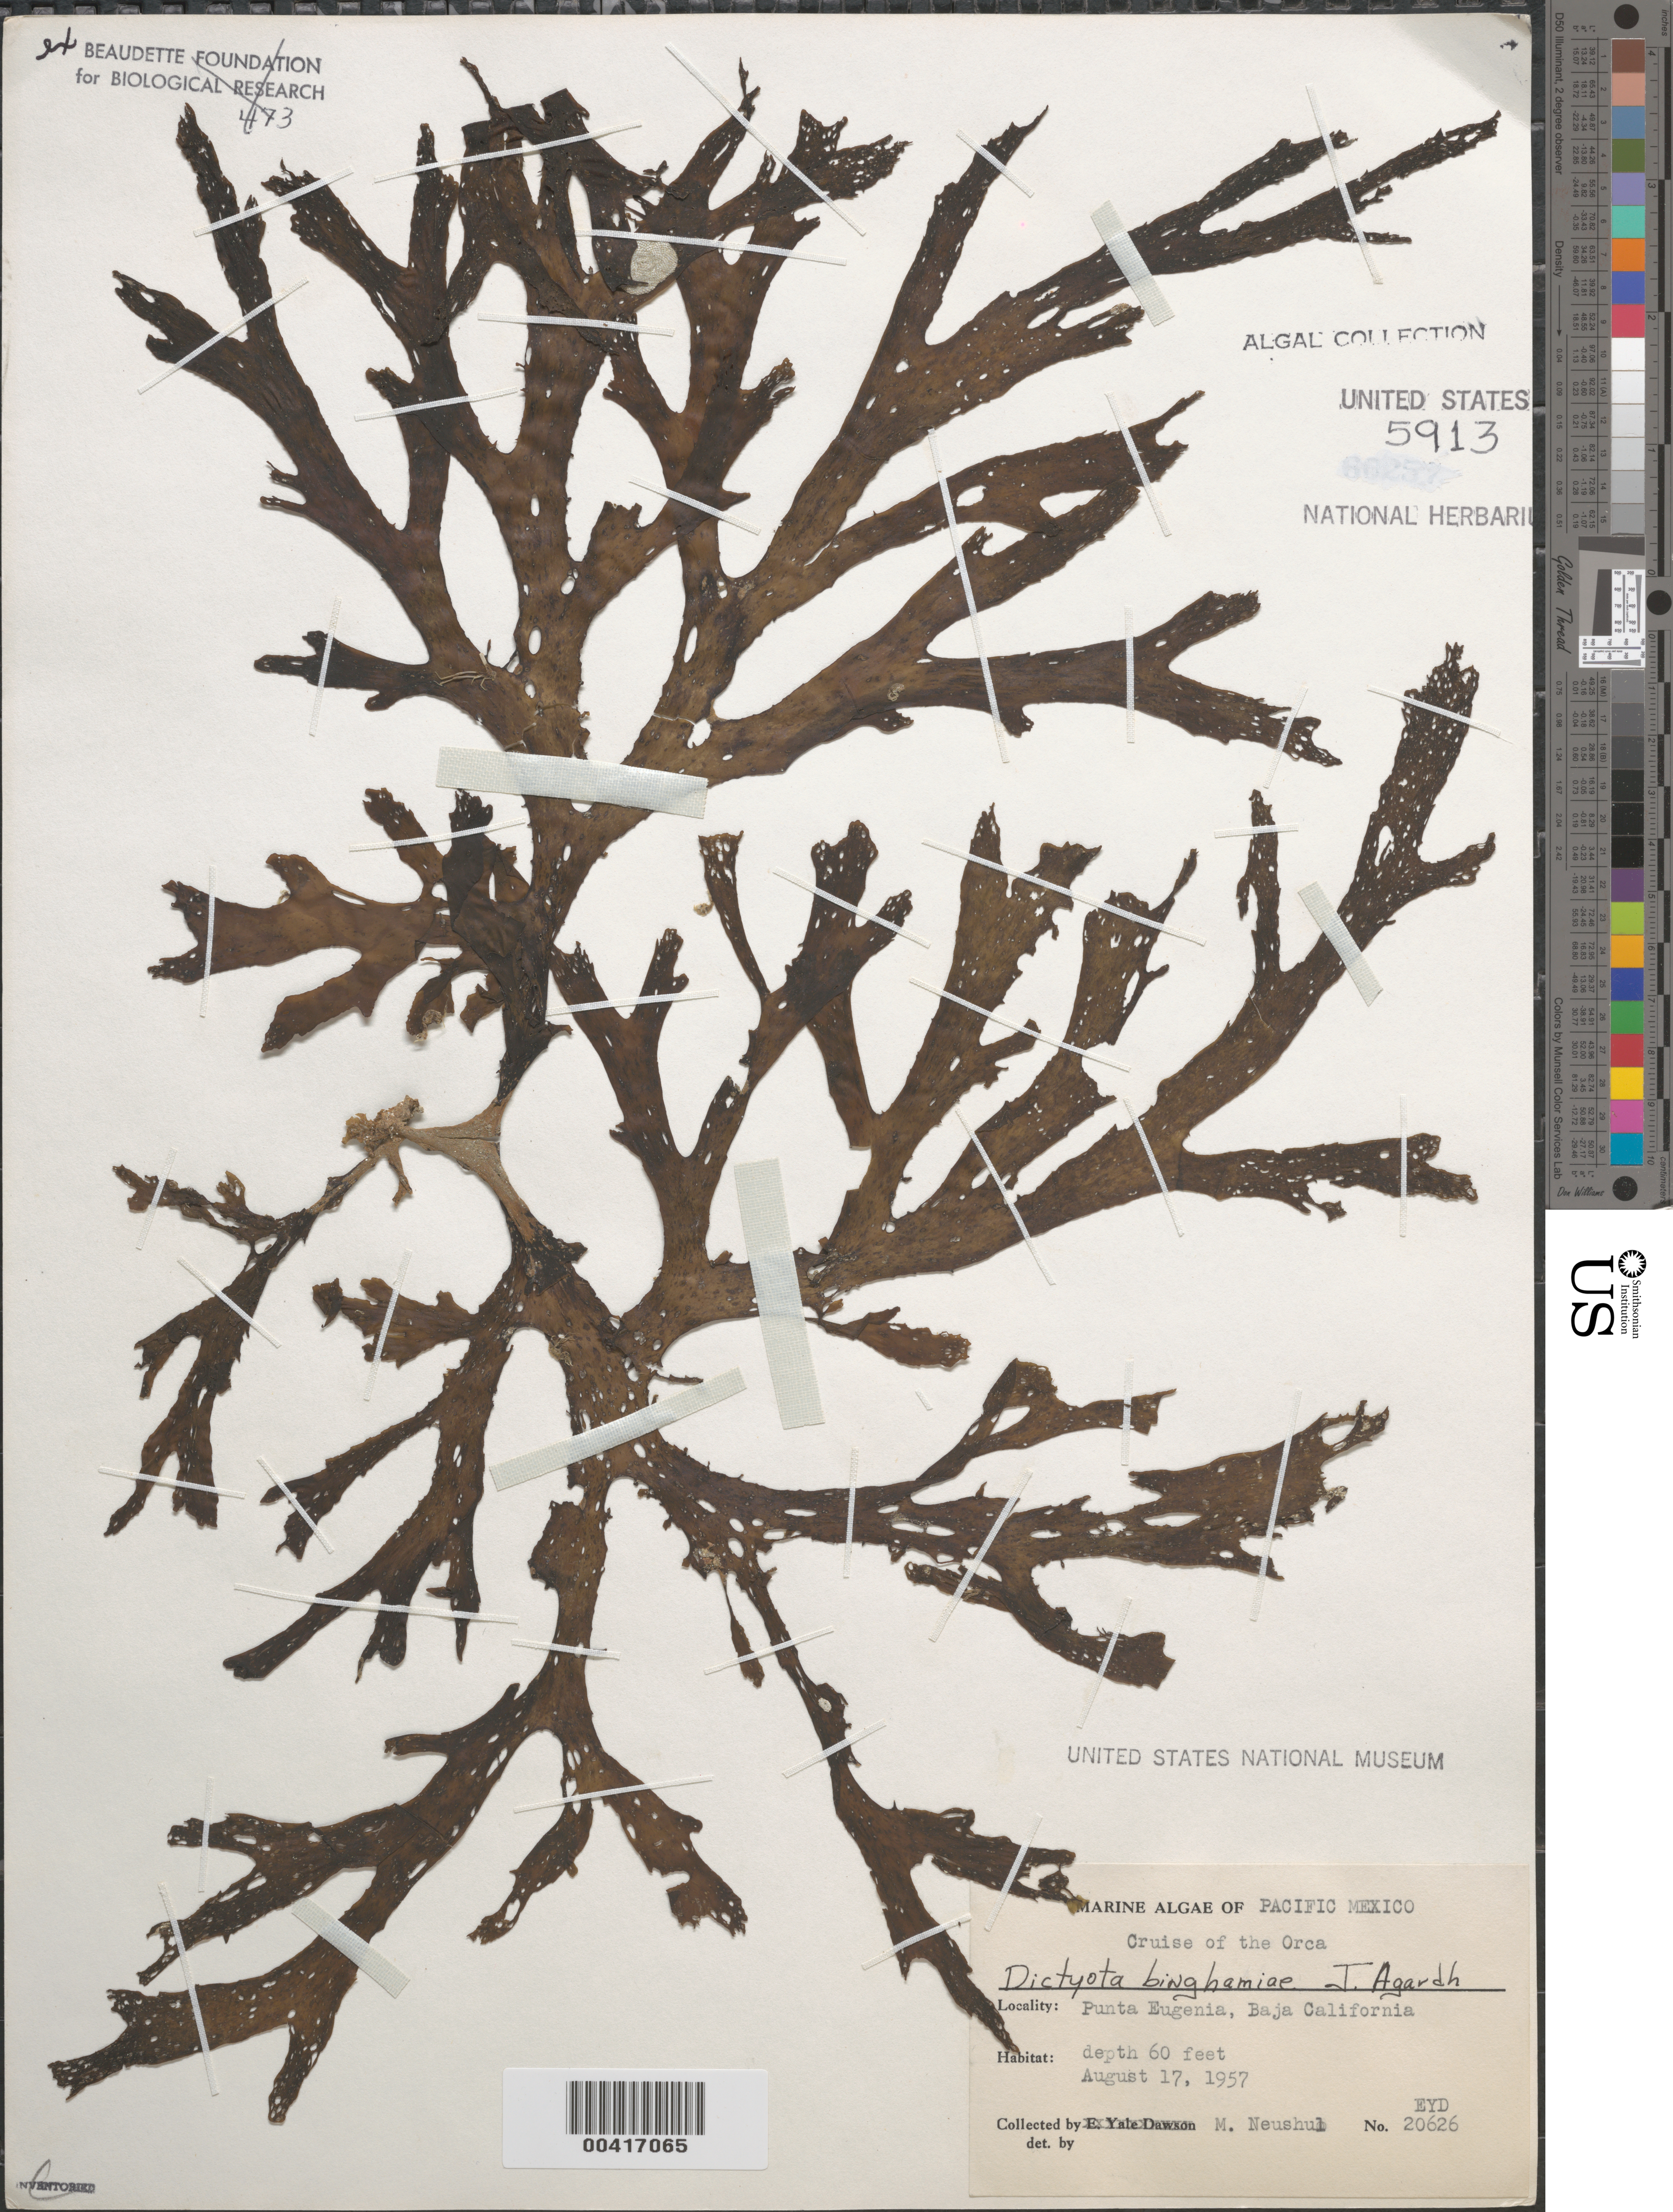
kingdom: Chromista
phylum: Ochrophyta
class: Phaeophyceae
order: Dictyotales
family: Dictyotaceae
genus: Dictyota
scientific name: Dictyota binghamiae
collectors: M. Neushul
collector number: EYD 20626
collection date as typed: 17 Aug 1957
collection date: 1957-08-17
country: Mexico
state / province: Baja California Sur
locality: Punta Eugenia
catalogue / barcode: US 5913